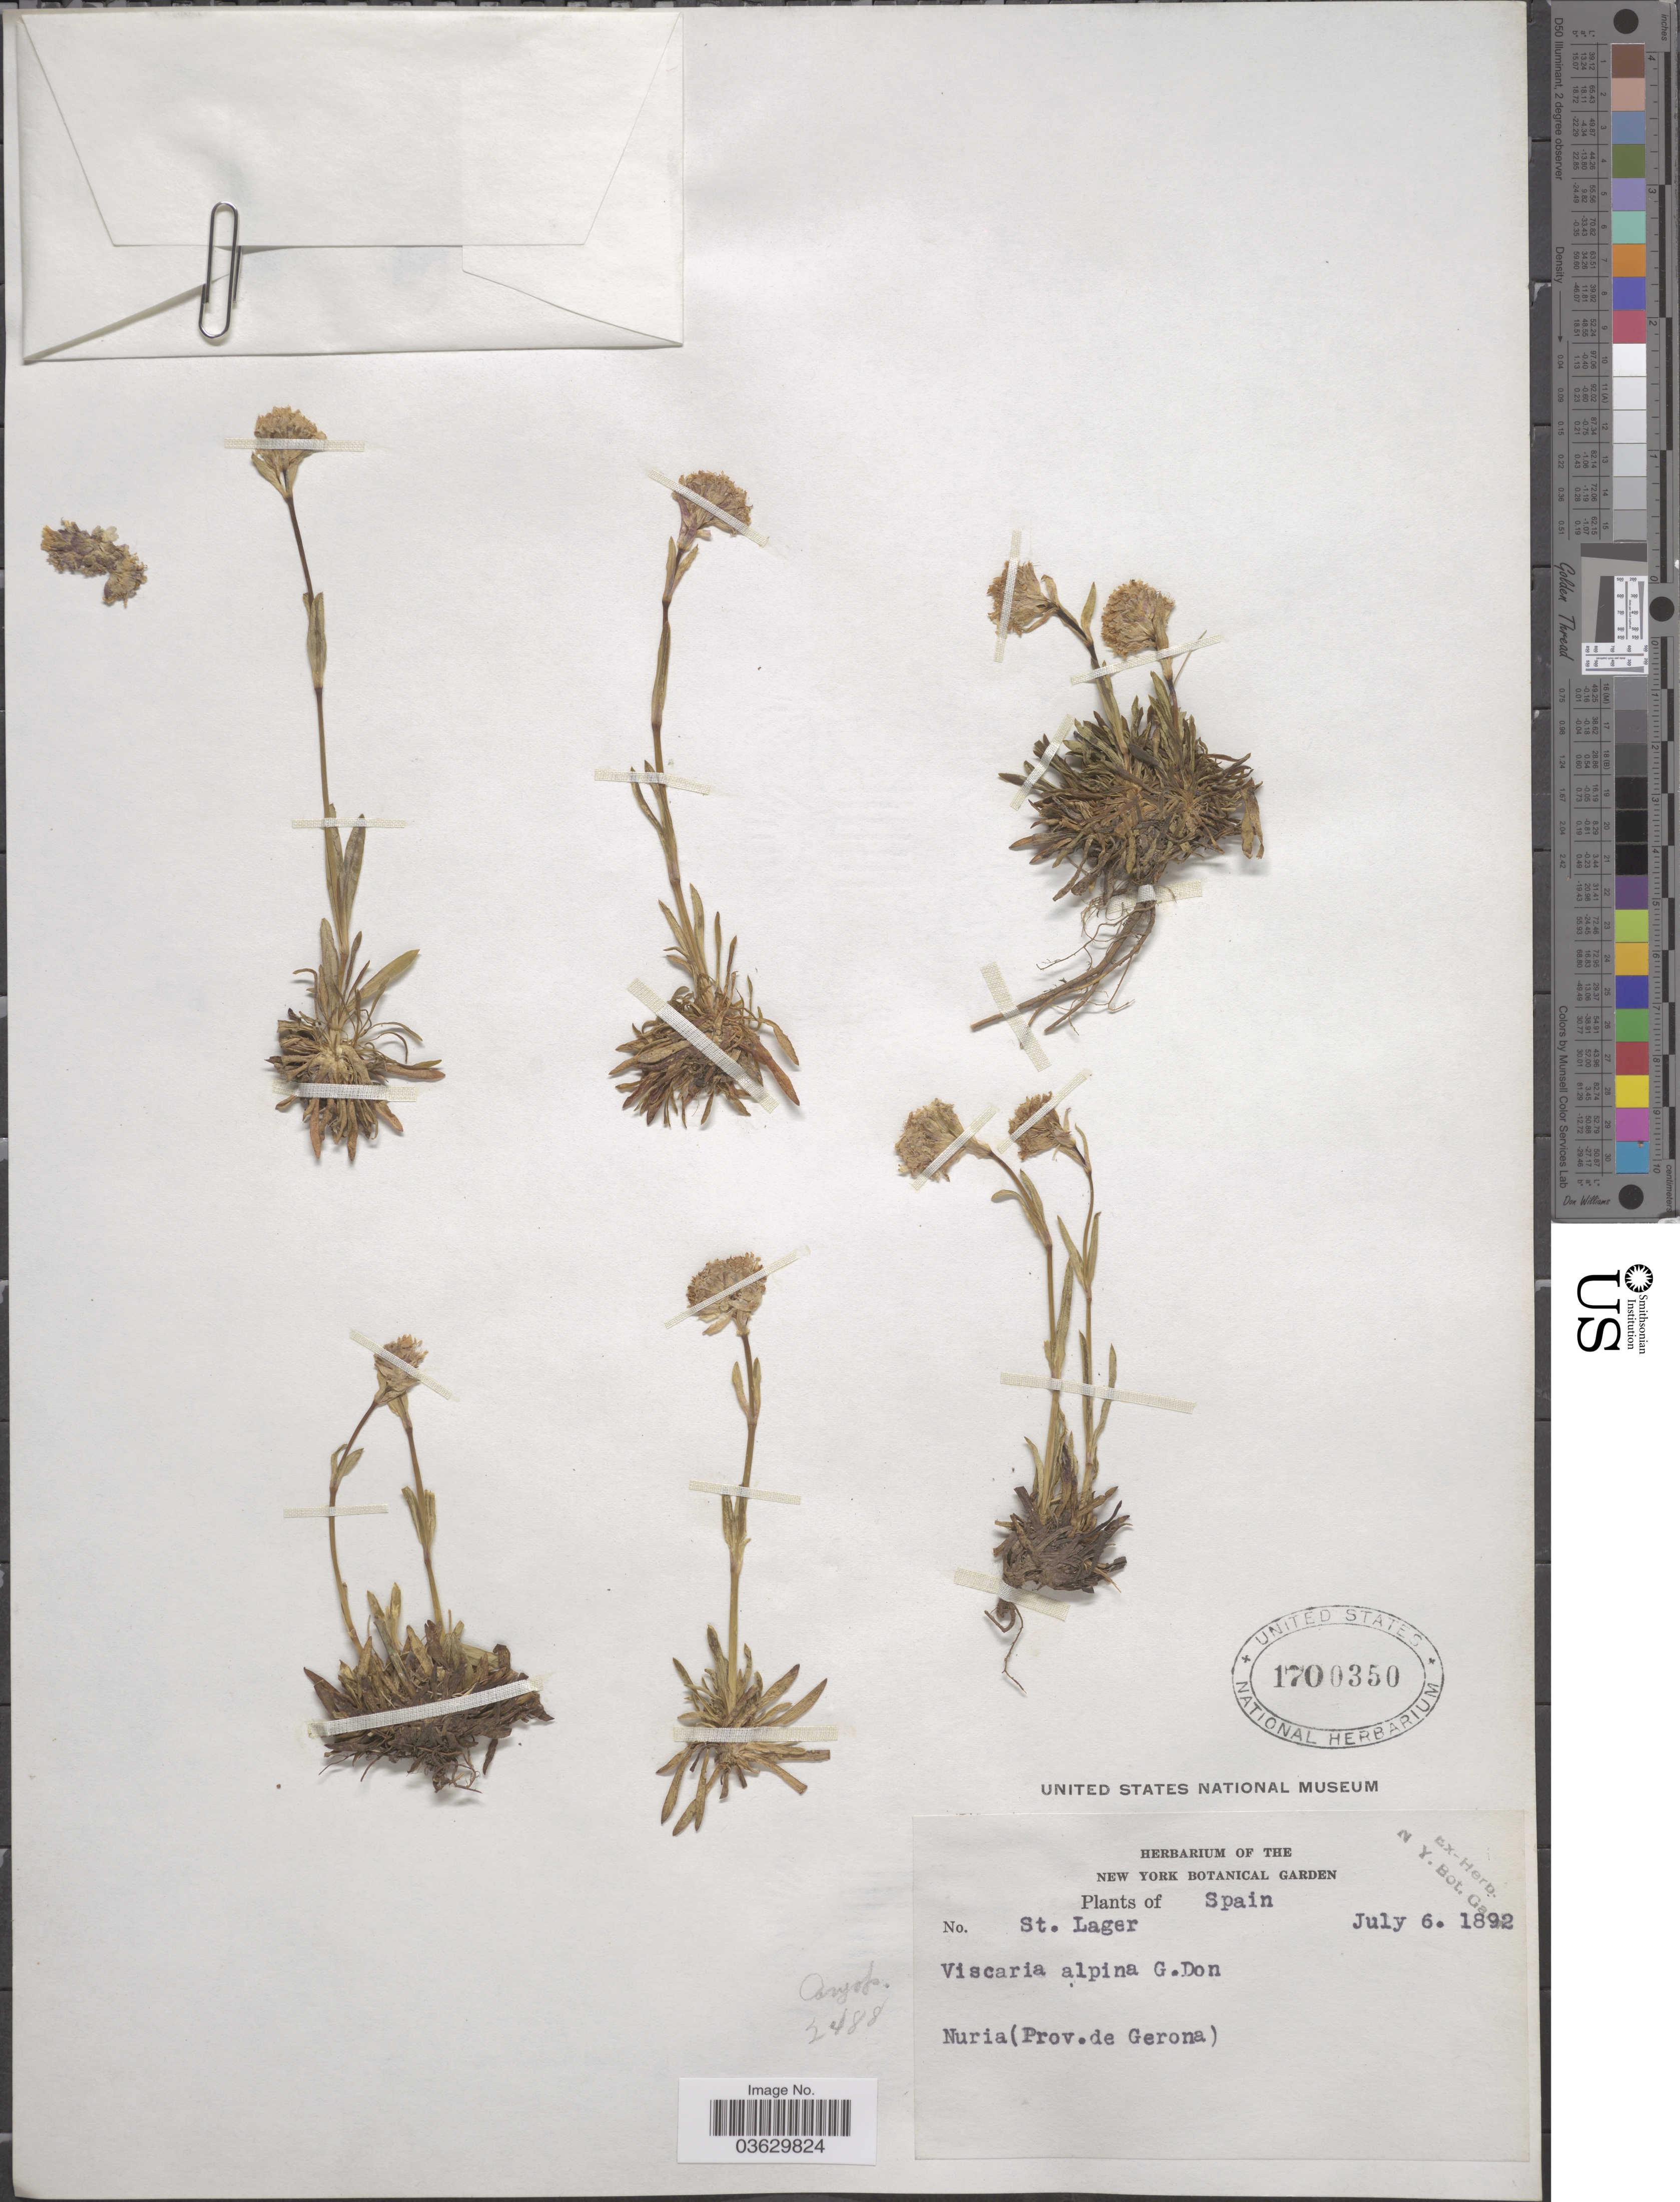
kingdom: Plantae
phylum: Tracheophyta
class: Magnoliopsida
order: Caryophyllales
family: Caryophyllaceae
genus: Viscaria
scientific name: Viscaria alpina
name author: (L.) G. Don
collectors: -. St. Lager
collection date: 1892-07-06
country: Spain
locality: Nuria (Prov. de Gerona).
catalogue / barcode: US 1700350